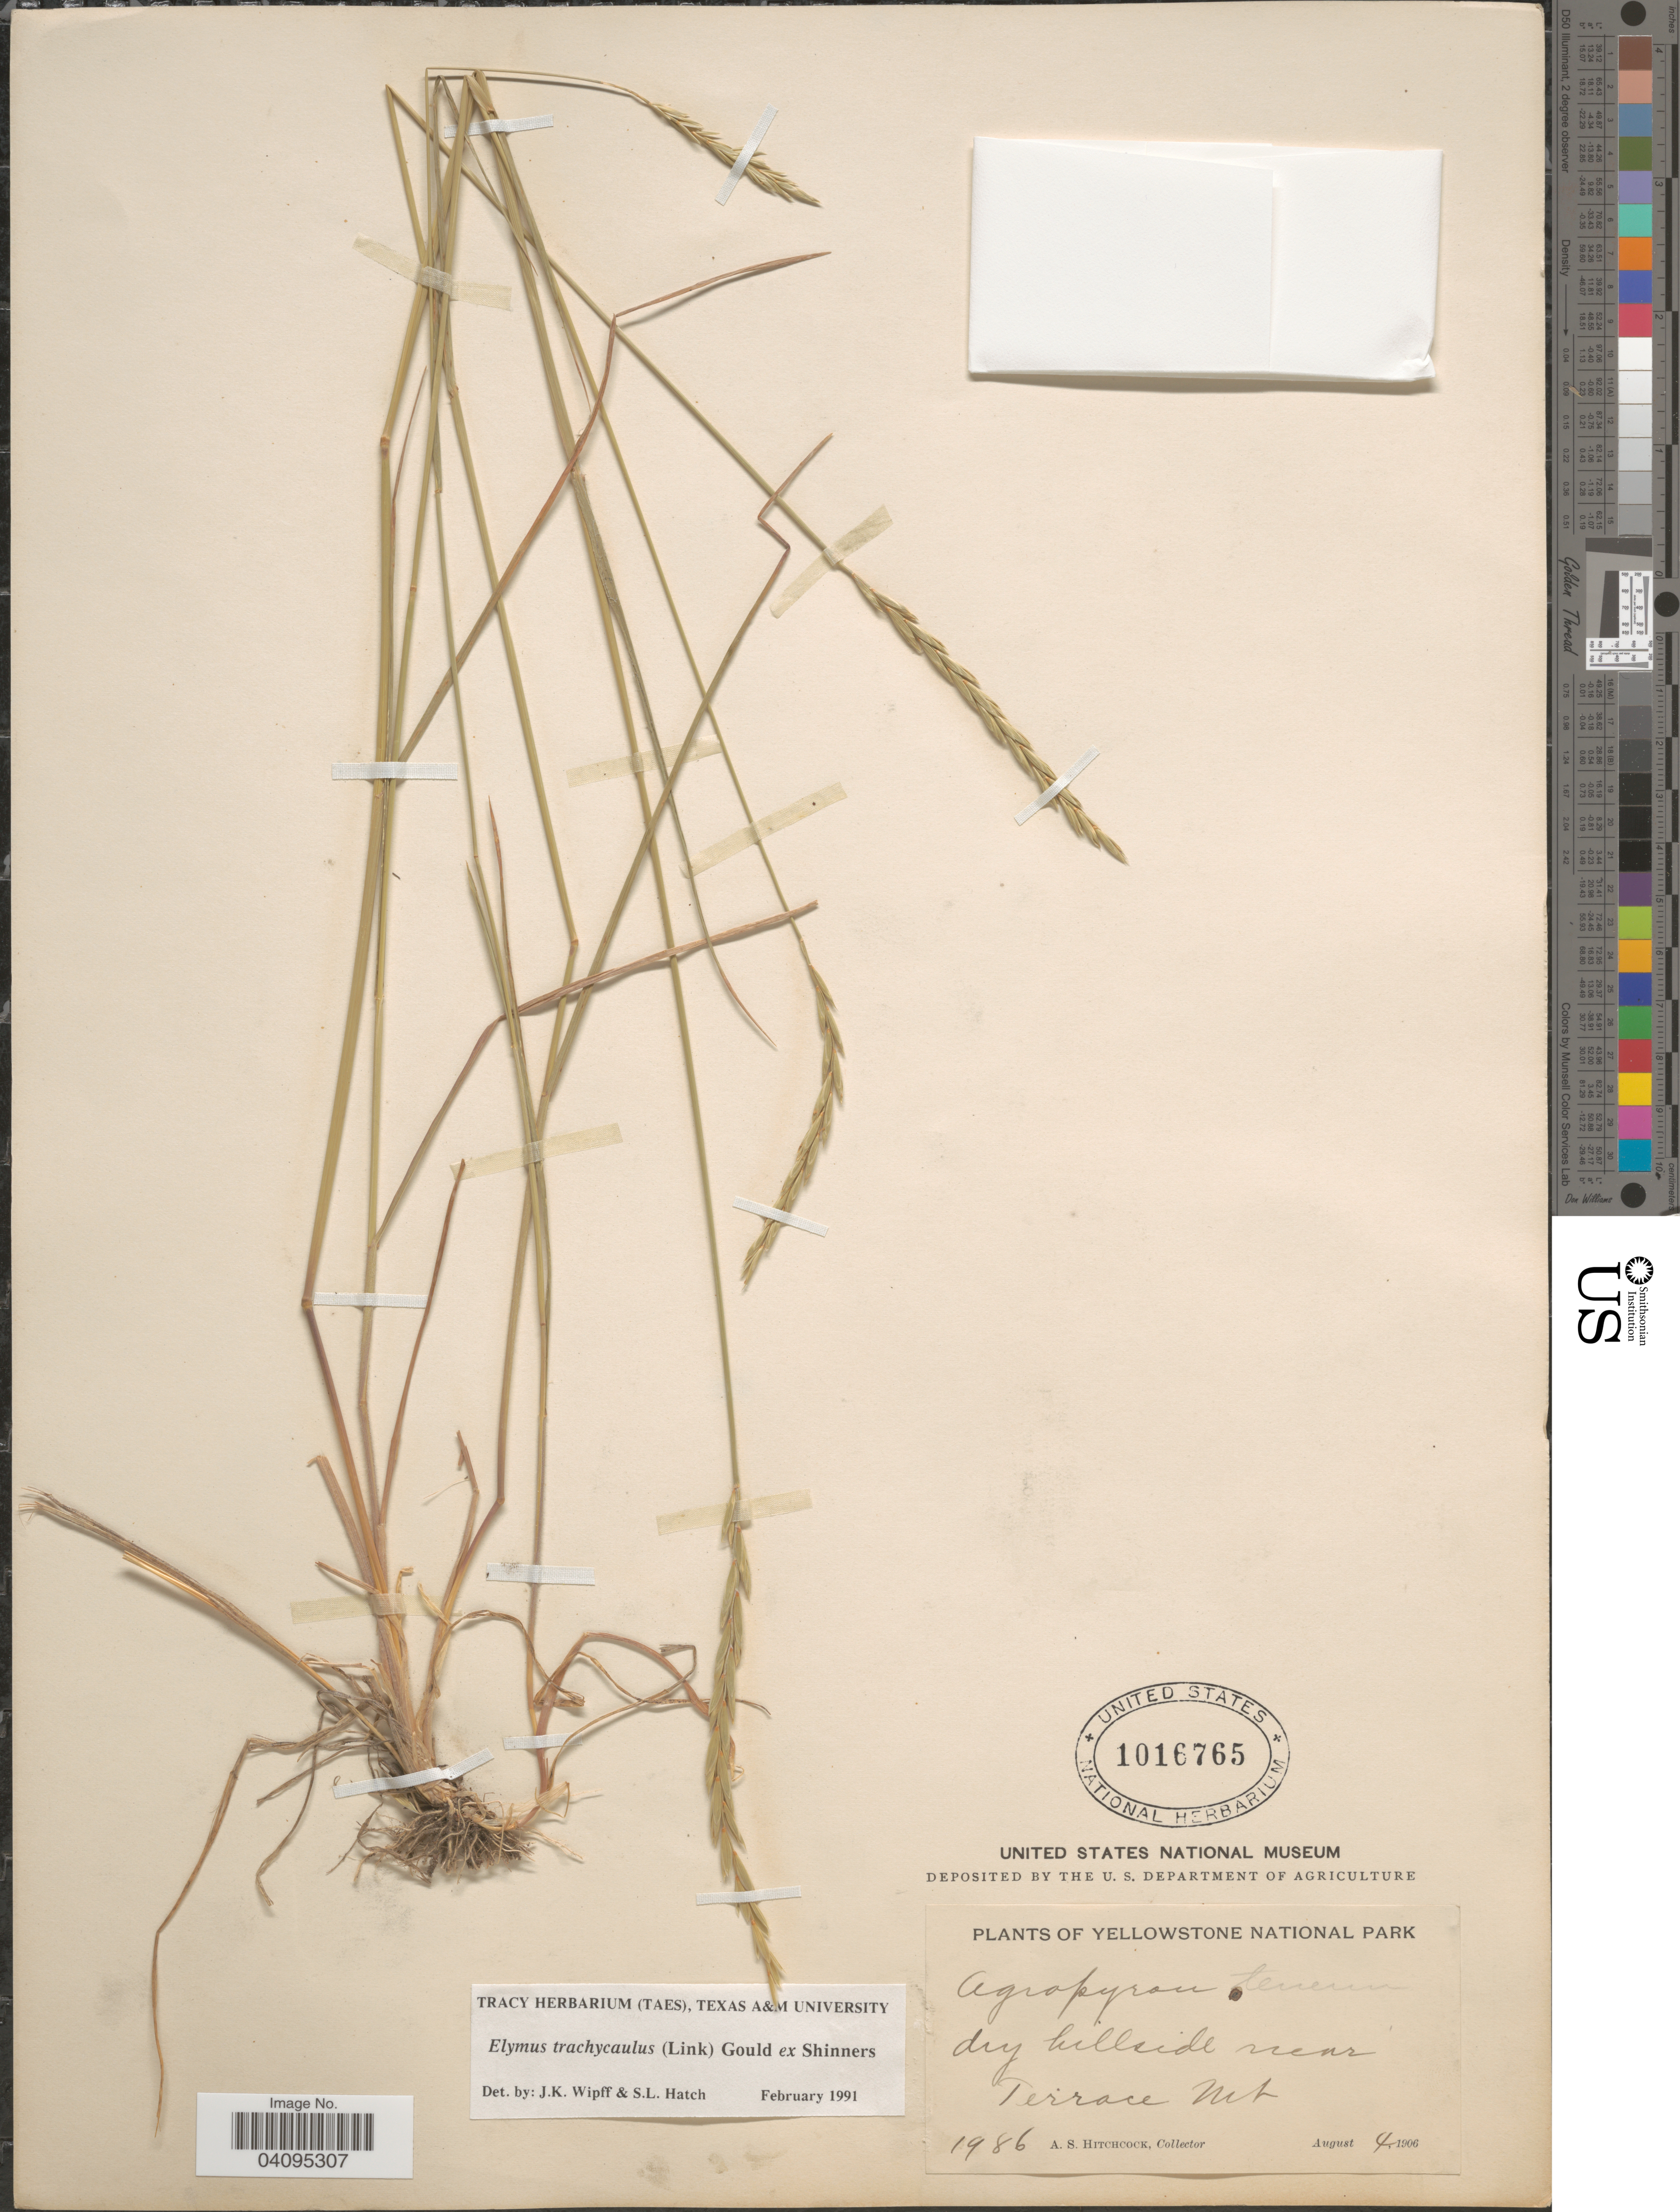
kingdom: Plantae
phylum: Tracheophyta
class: Liliopsida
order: Poales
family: Poaceae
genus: Elymus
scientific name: Elymus trachycaulus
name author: (Link) Gould ex Shinners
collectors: A. S. Hitchcock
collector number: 1986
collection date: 1906-08-04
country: United States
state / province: Wyoming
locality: Yellowstone National Park. Dry hillside near Terrace Mt.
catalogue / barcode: US 1016765